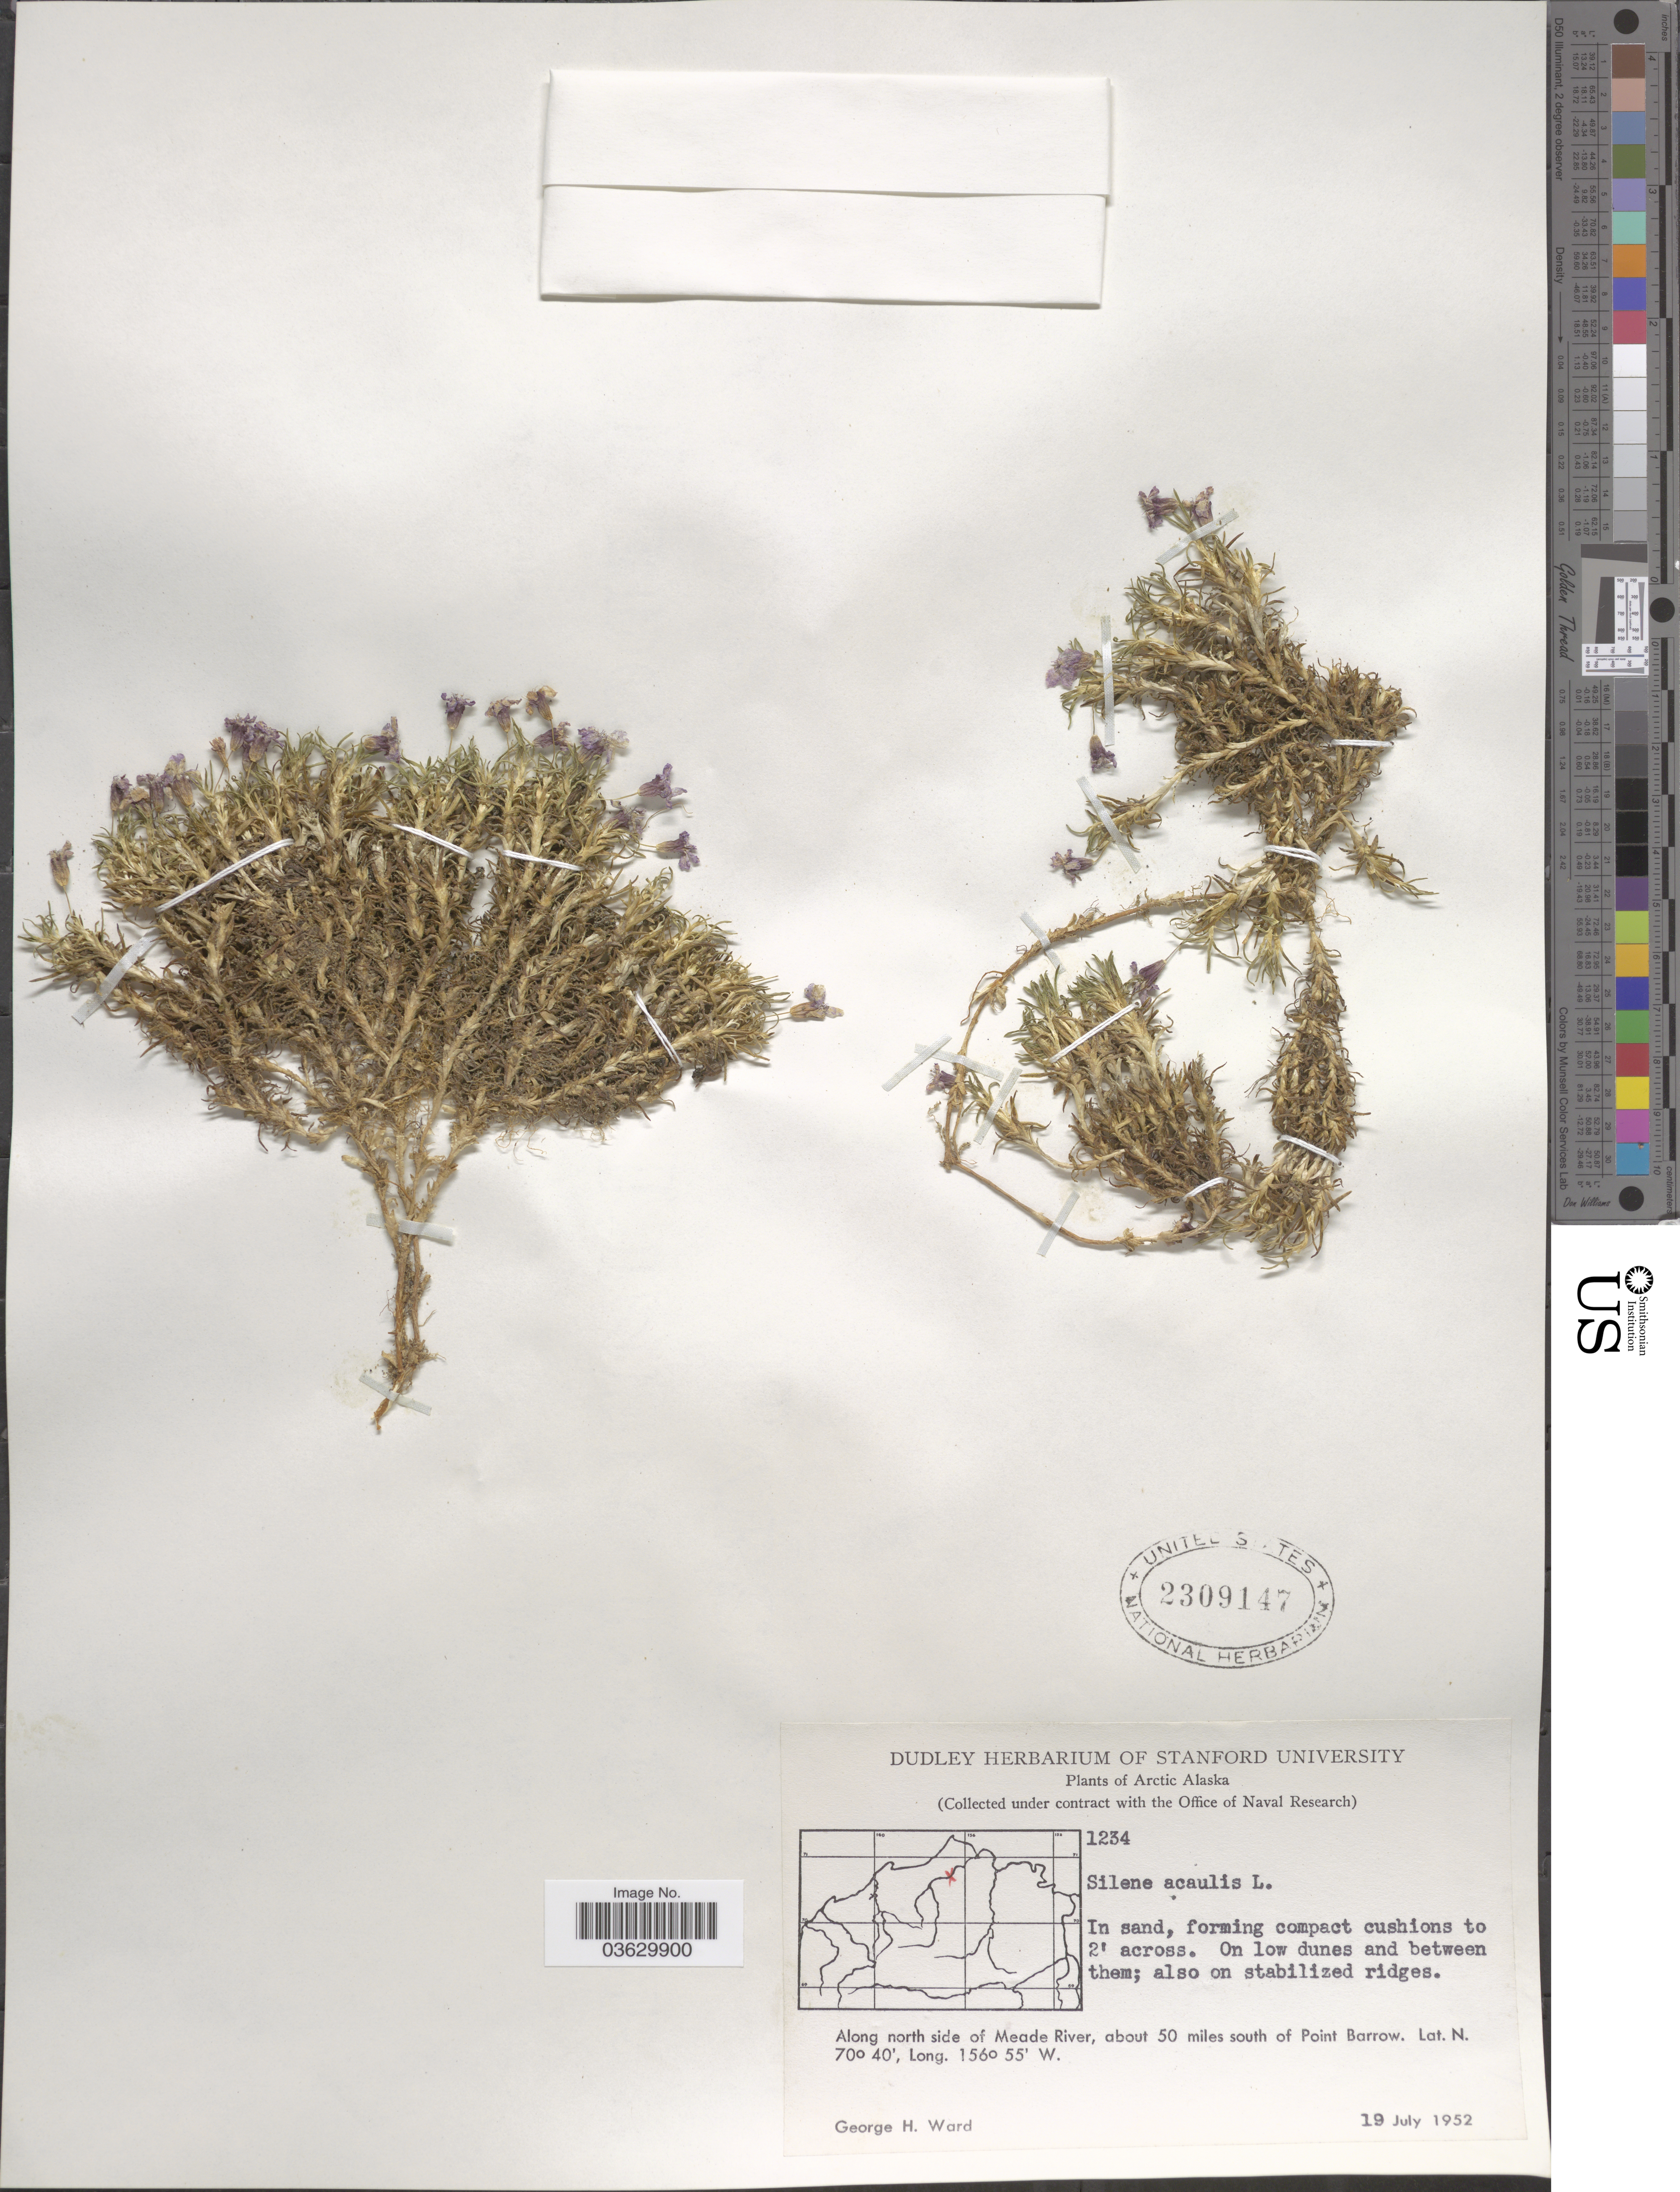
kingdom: Plantae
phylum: Tracheophyta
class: Magnoliopsida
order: Caryophyllales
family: Caryophyllaceae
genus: Silene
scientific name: Silene acaulis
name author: (L.) Jacq.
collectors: G. H. Ward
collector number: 1234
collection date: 1952-07-19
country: United States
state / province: Alaska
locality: Arctic Alaska. Along north side of Meade River, about 50 miles south of Point Barrow.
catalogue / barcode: US 2309147